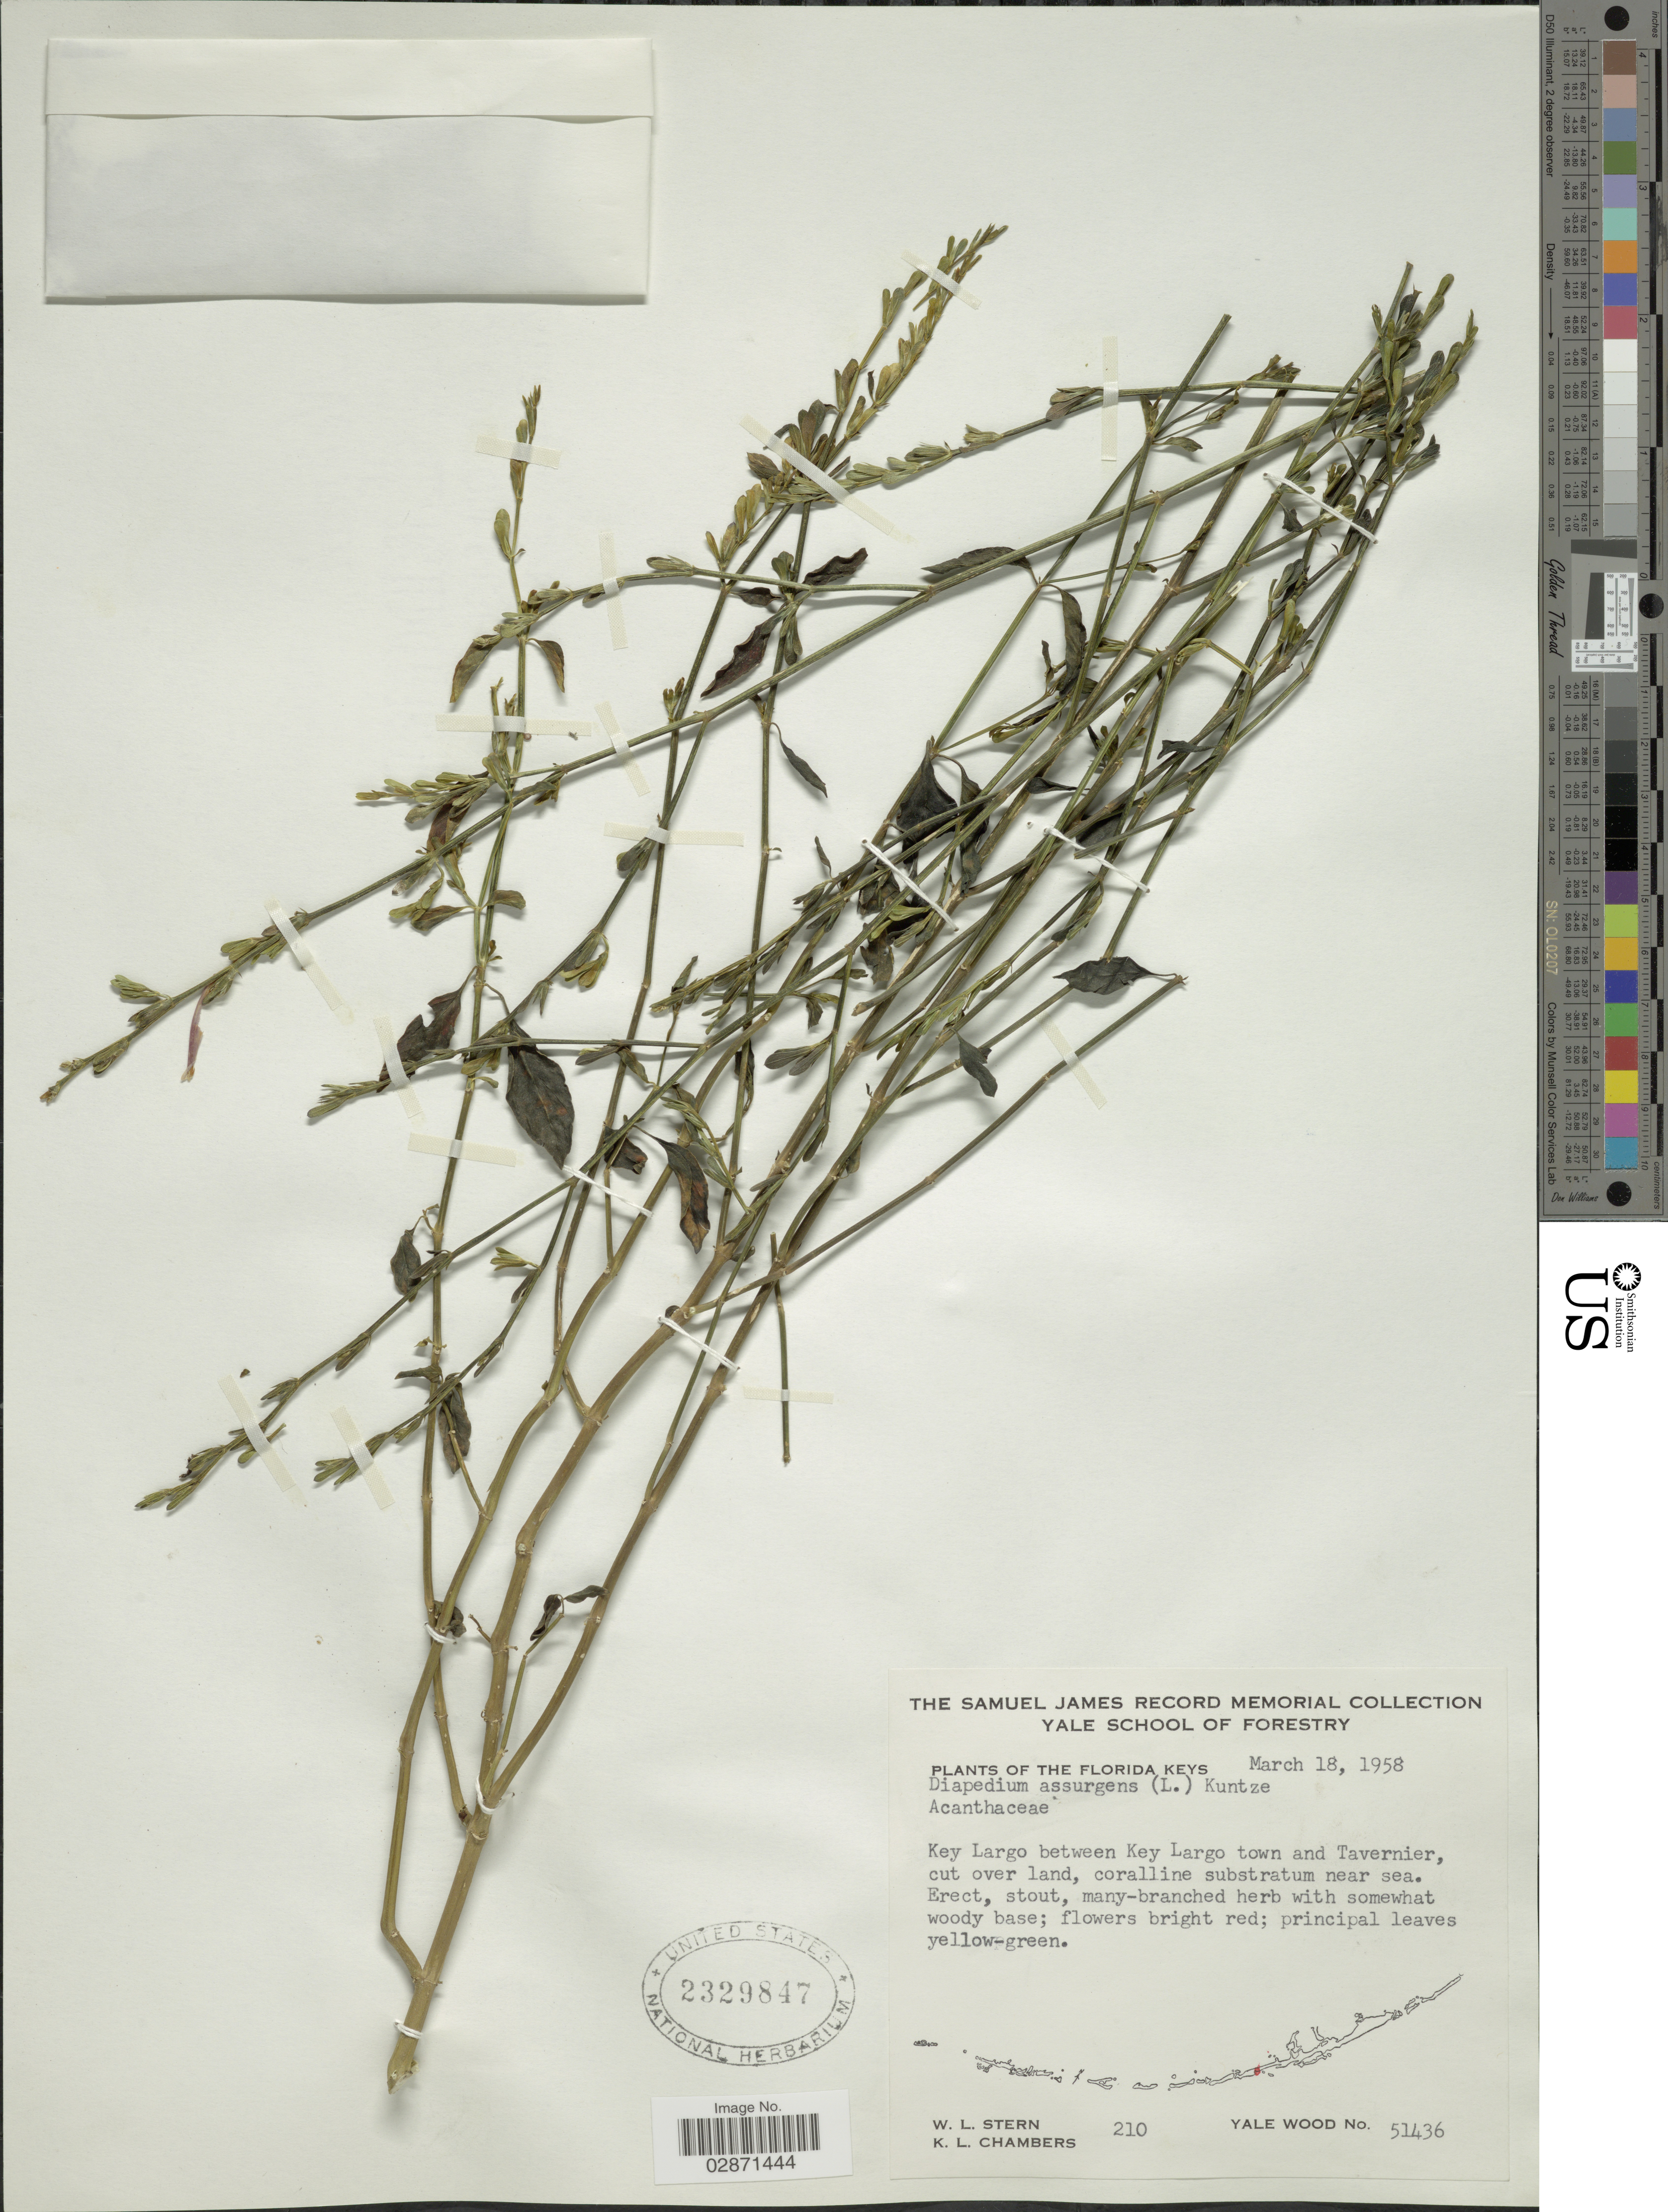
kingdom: Plantae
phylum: Tracheophyta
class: Magnoliopsida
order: Lamiales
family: Acanthaceae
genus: Dicliptera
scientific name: Dicliptera sexangularis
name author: (L.) Juss.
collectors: W. L. Stern & K. Chambers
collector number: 210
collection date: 1958-03-18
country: United States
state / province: Florida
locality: Florida Keys. Key Largo between Key Largo town and Tavernier, cut over land, coralline substratum near sea.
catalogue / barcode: US 2329847